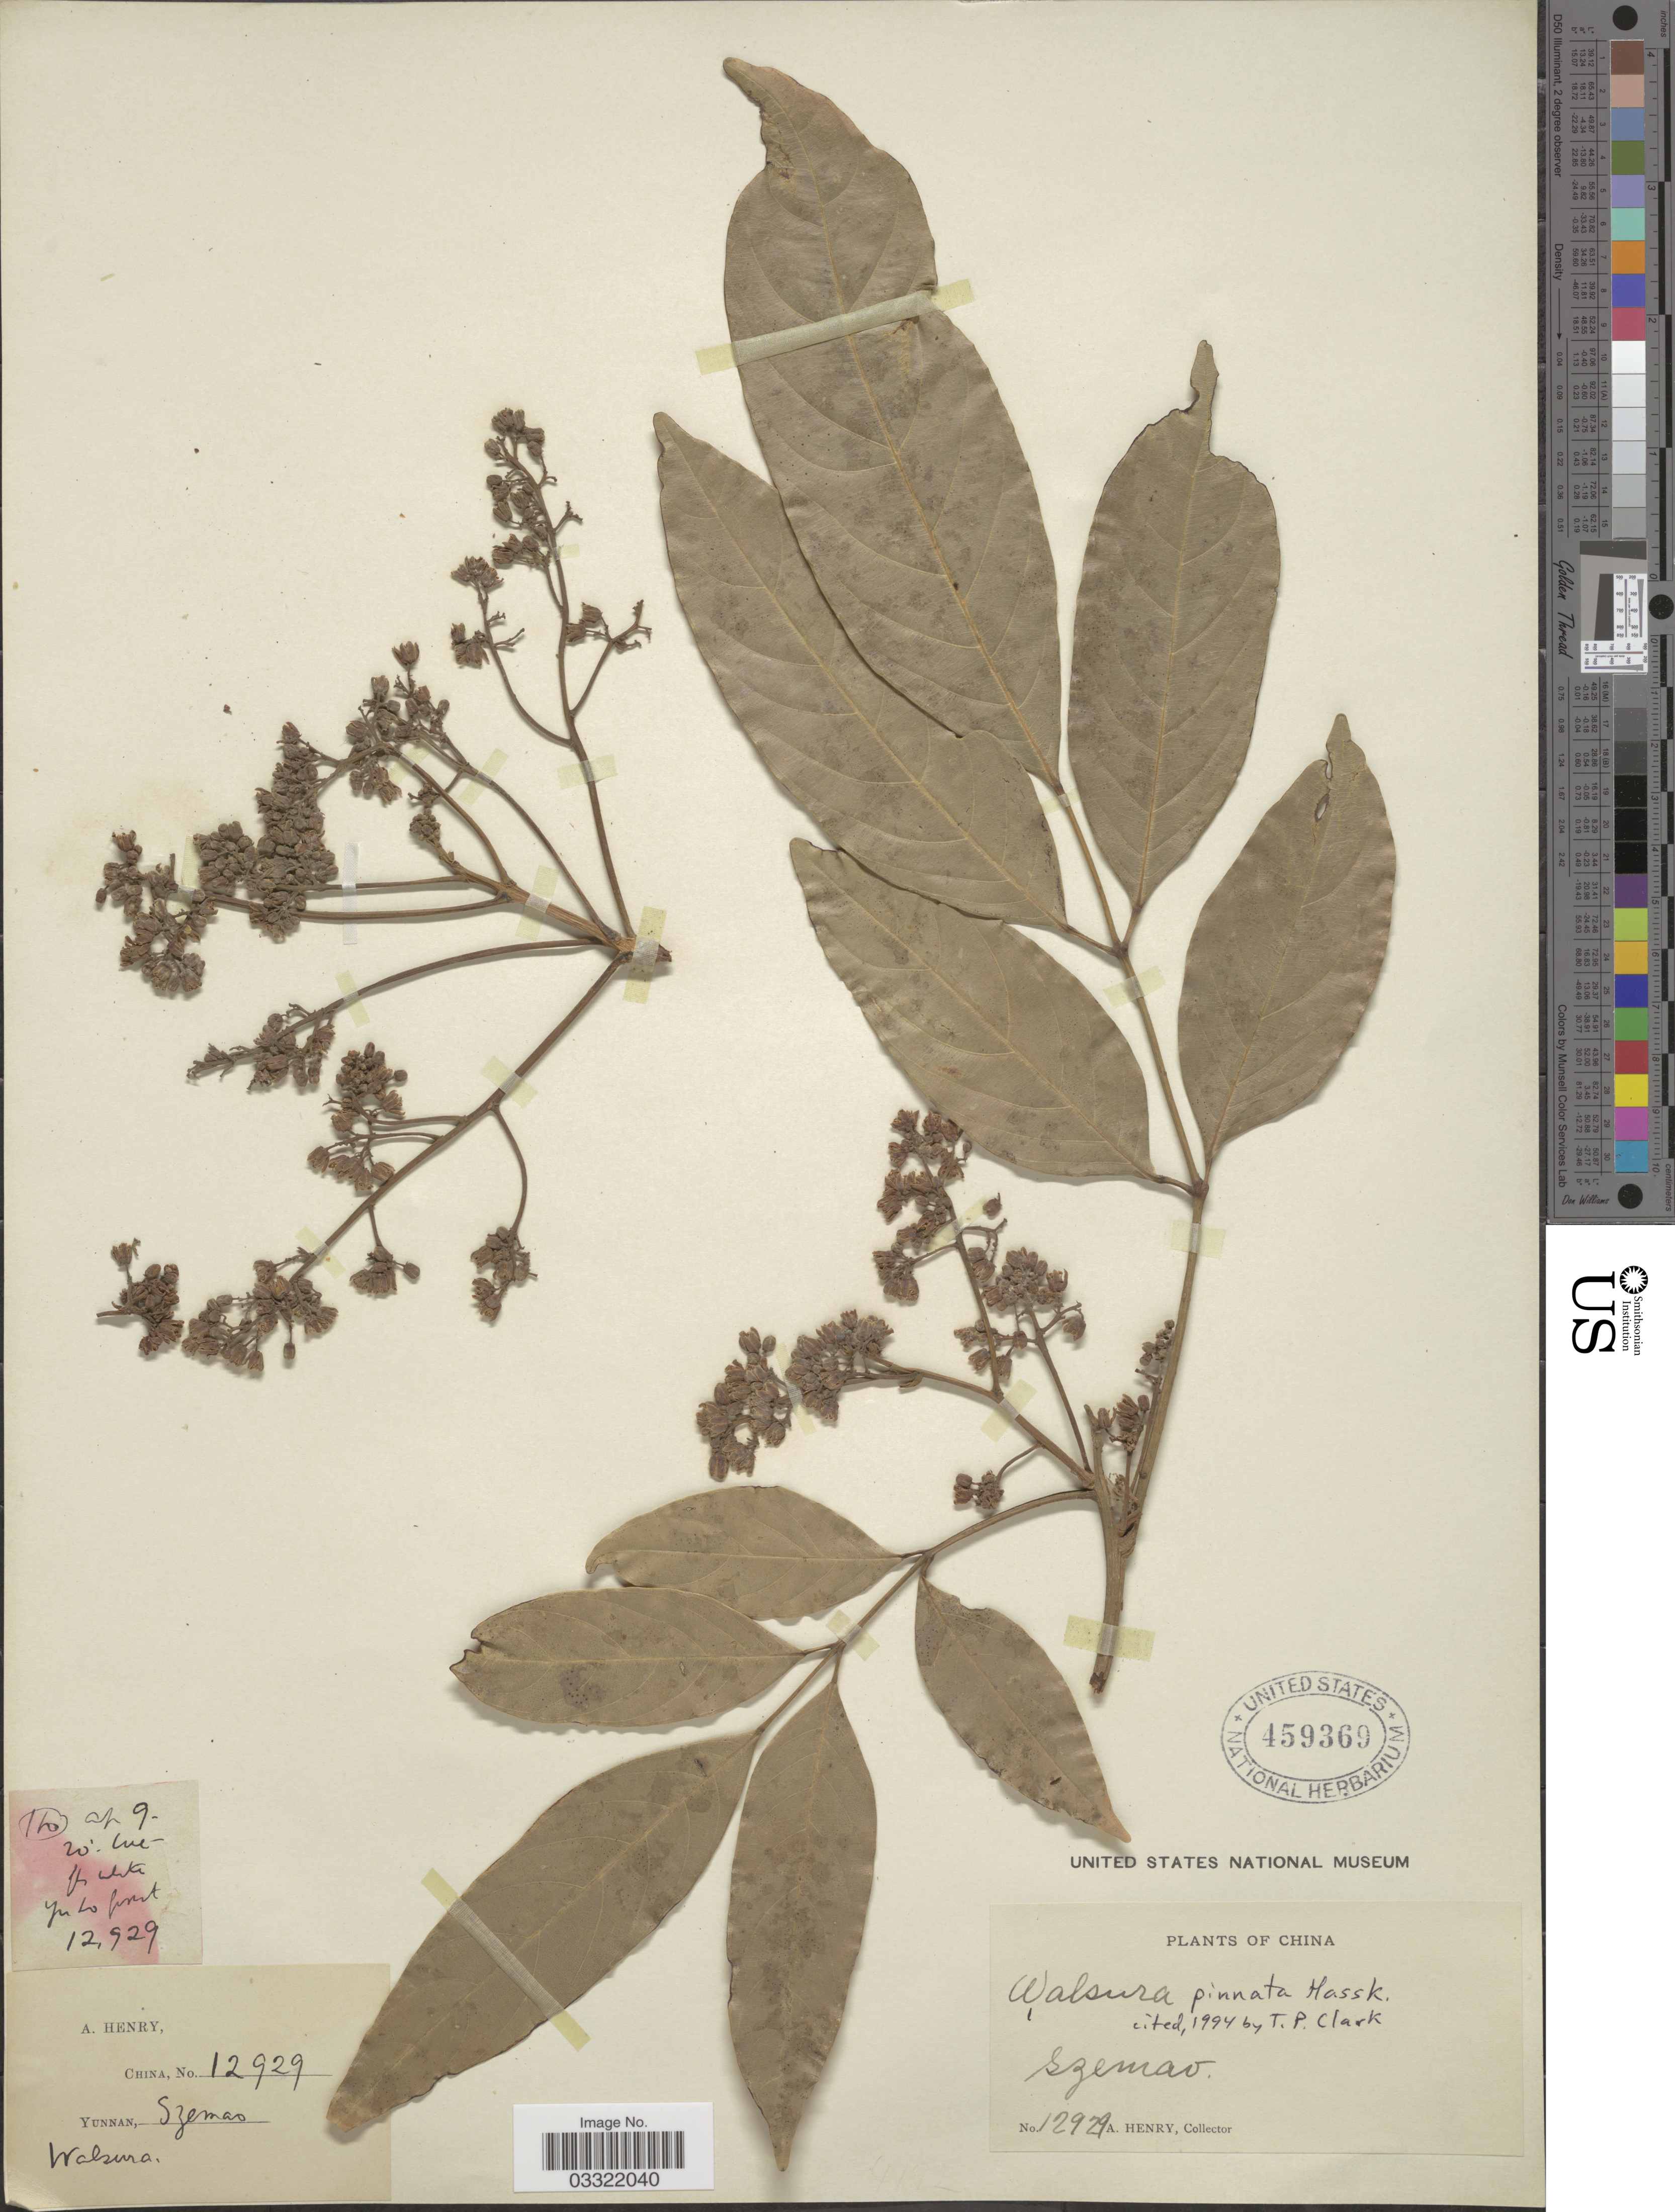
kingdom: Plantae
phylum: Tracheophyta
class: Magnoliopsida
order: Sapindales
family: Meliaceae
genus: Walsura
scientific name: Walsura pinnata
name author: Hassk.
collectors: A. Henry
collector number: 12929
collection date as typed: Transcribed d/m/y: /4/9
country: China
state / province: Yunnan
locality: Szemao.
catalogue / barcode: US 459369